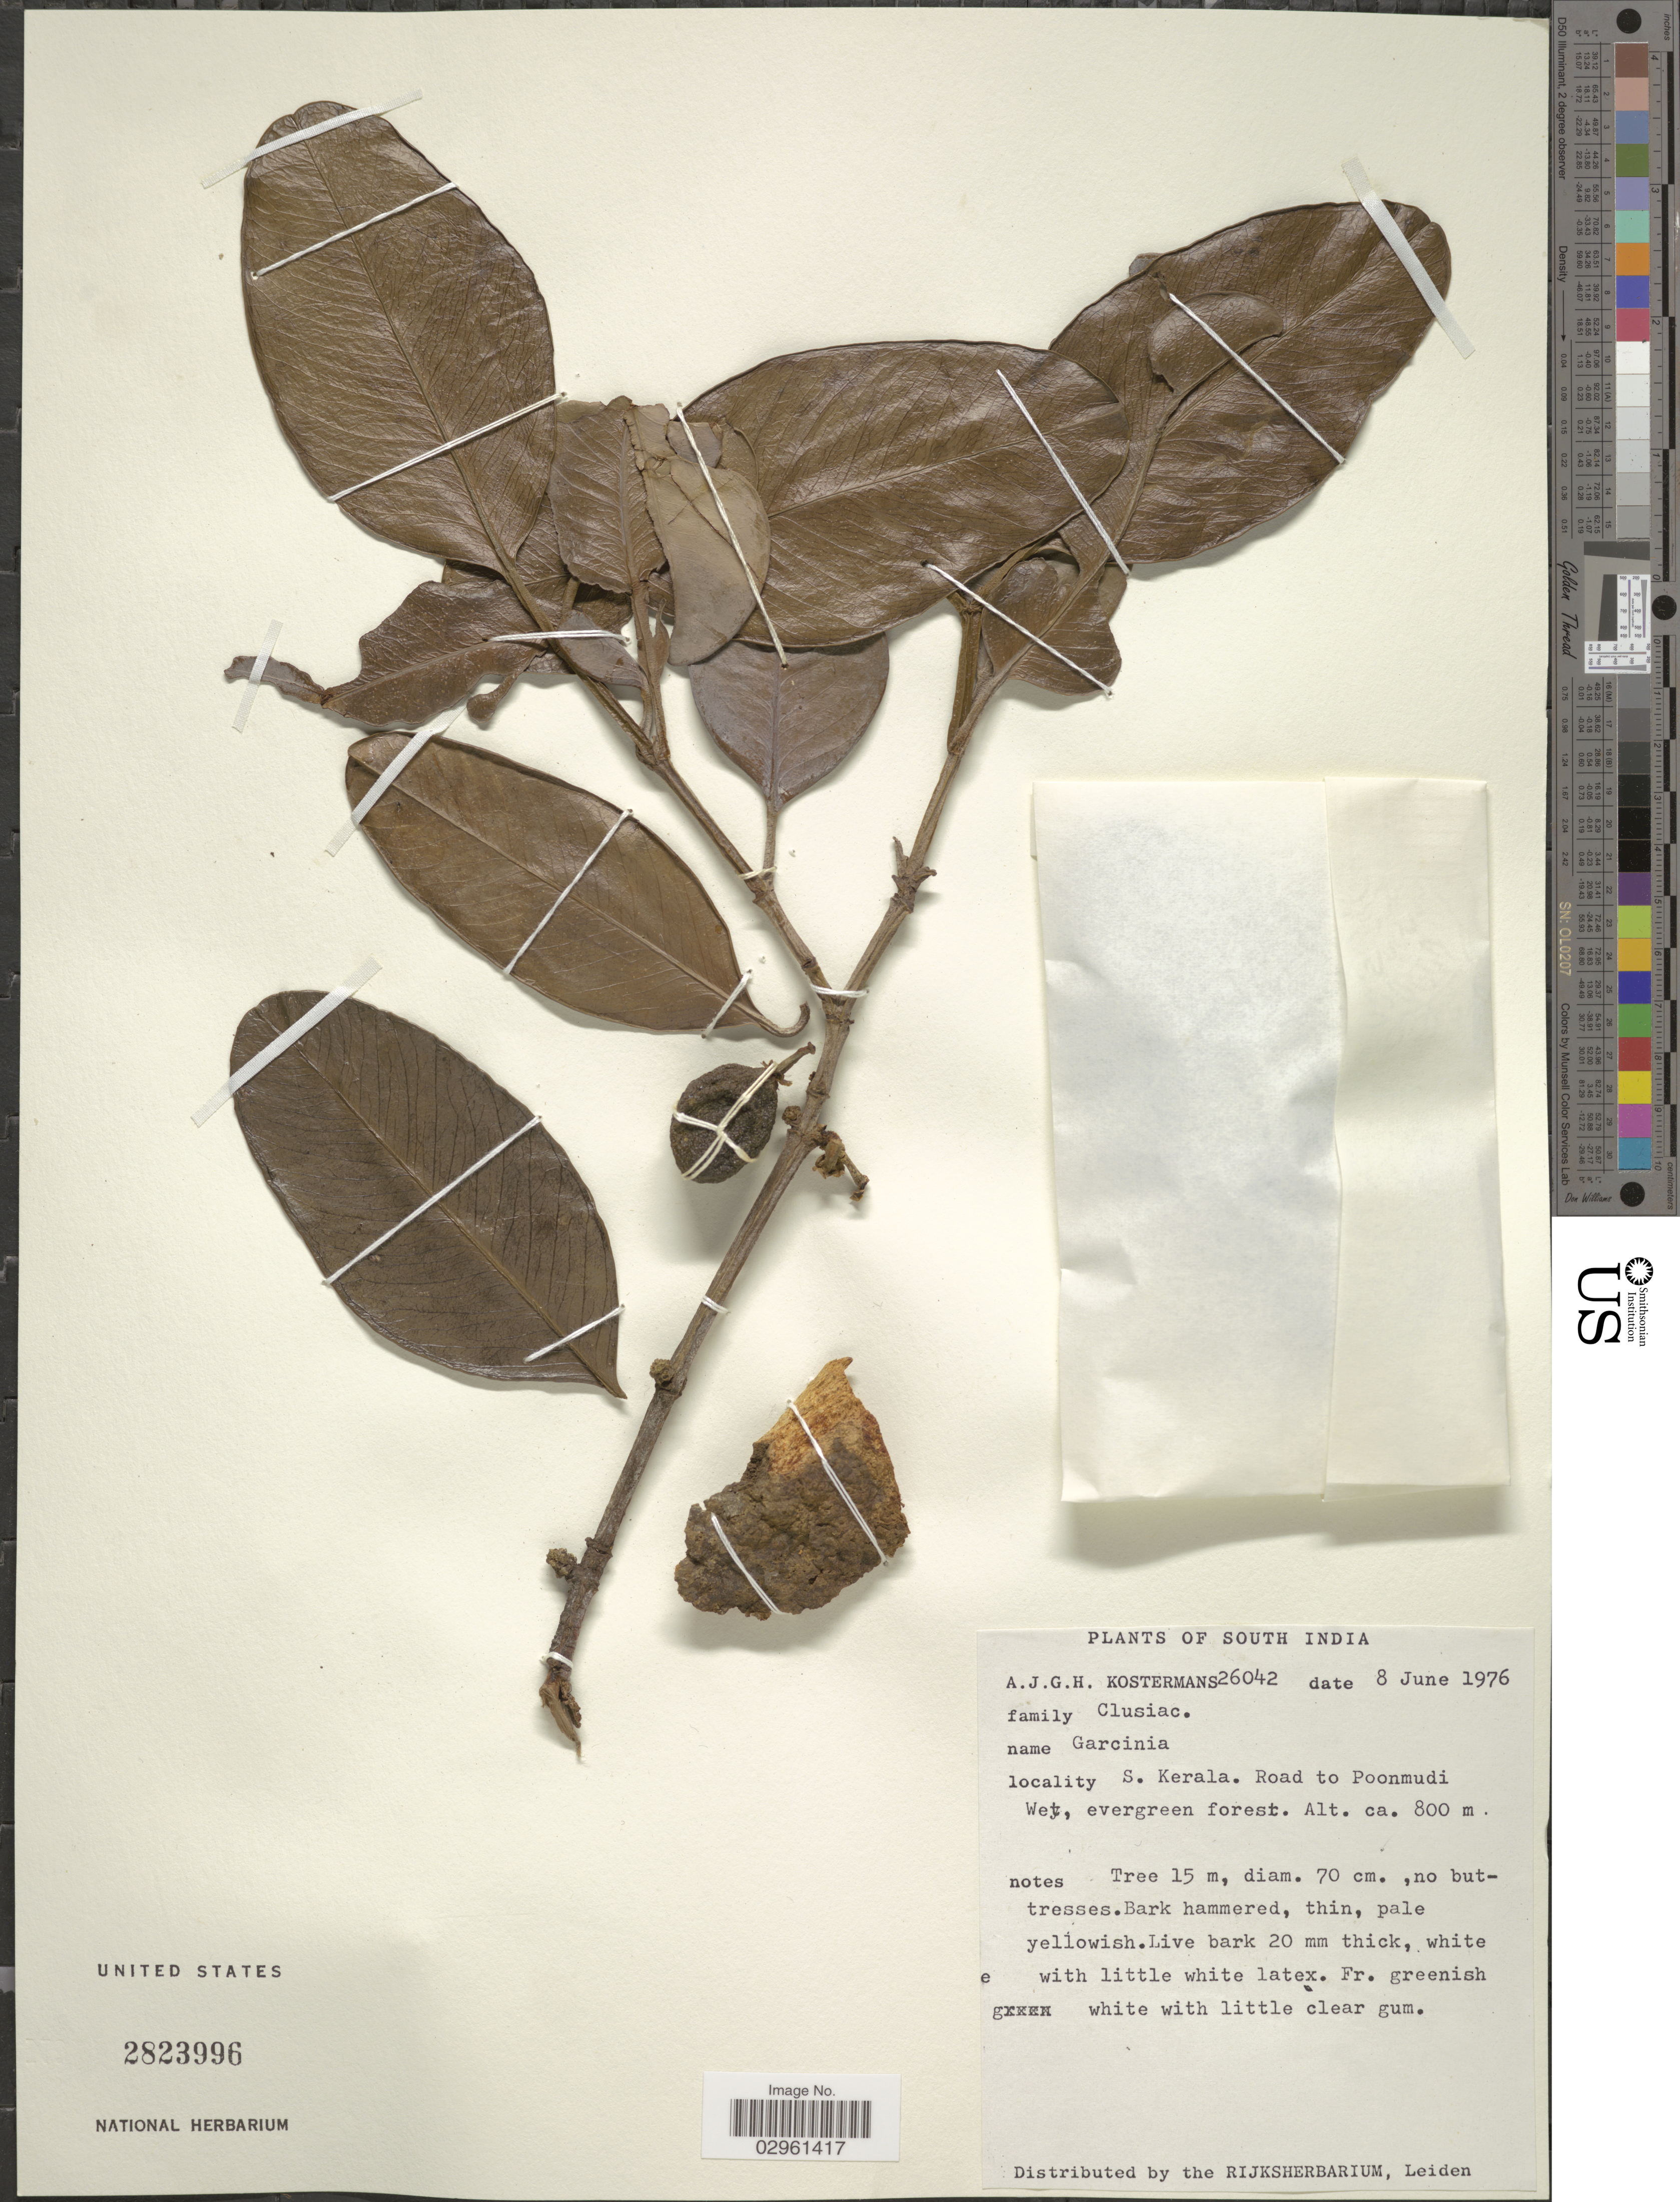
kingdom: Plantae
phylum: Tracheophyta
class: Magnoliopsida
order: Malpighiales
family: Clusiaceae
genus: Garcinia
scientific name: Garcinia sp.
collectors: A. J. G. Kostermans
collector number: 26042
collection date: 1976-06-08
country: India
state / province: Kerala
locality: South India, S. Kerala. Road to Poonmudi.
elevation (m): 800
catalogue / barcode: US 2823996